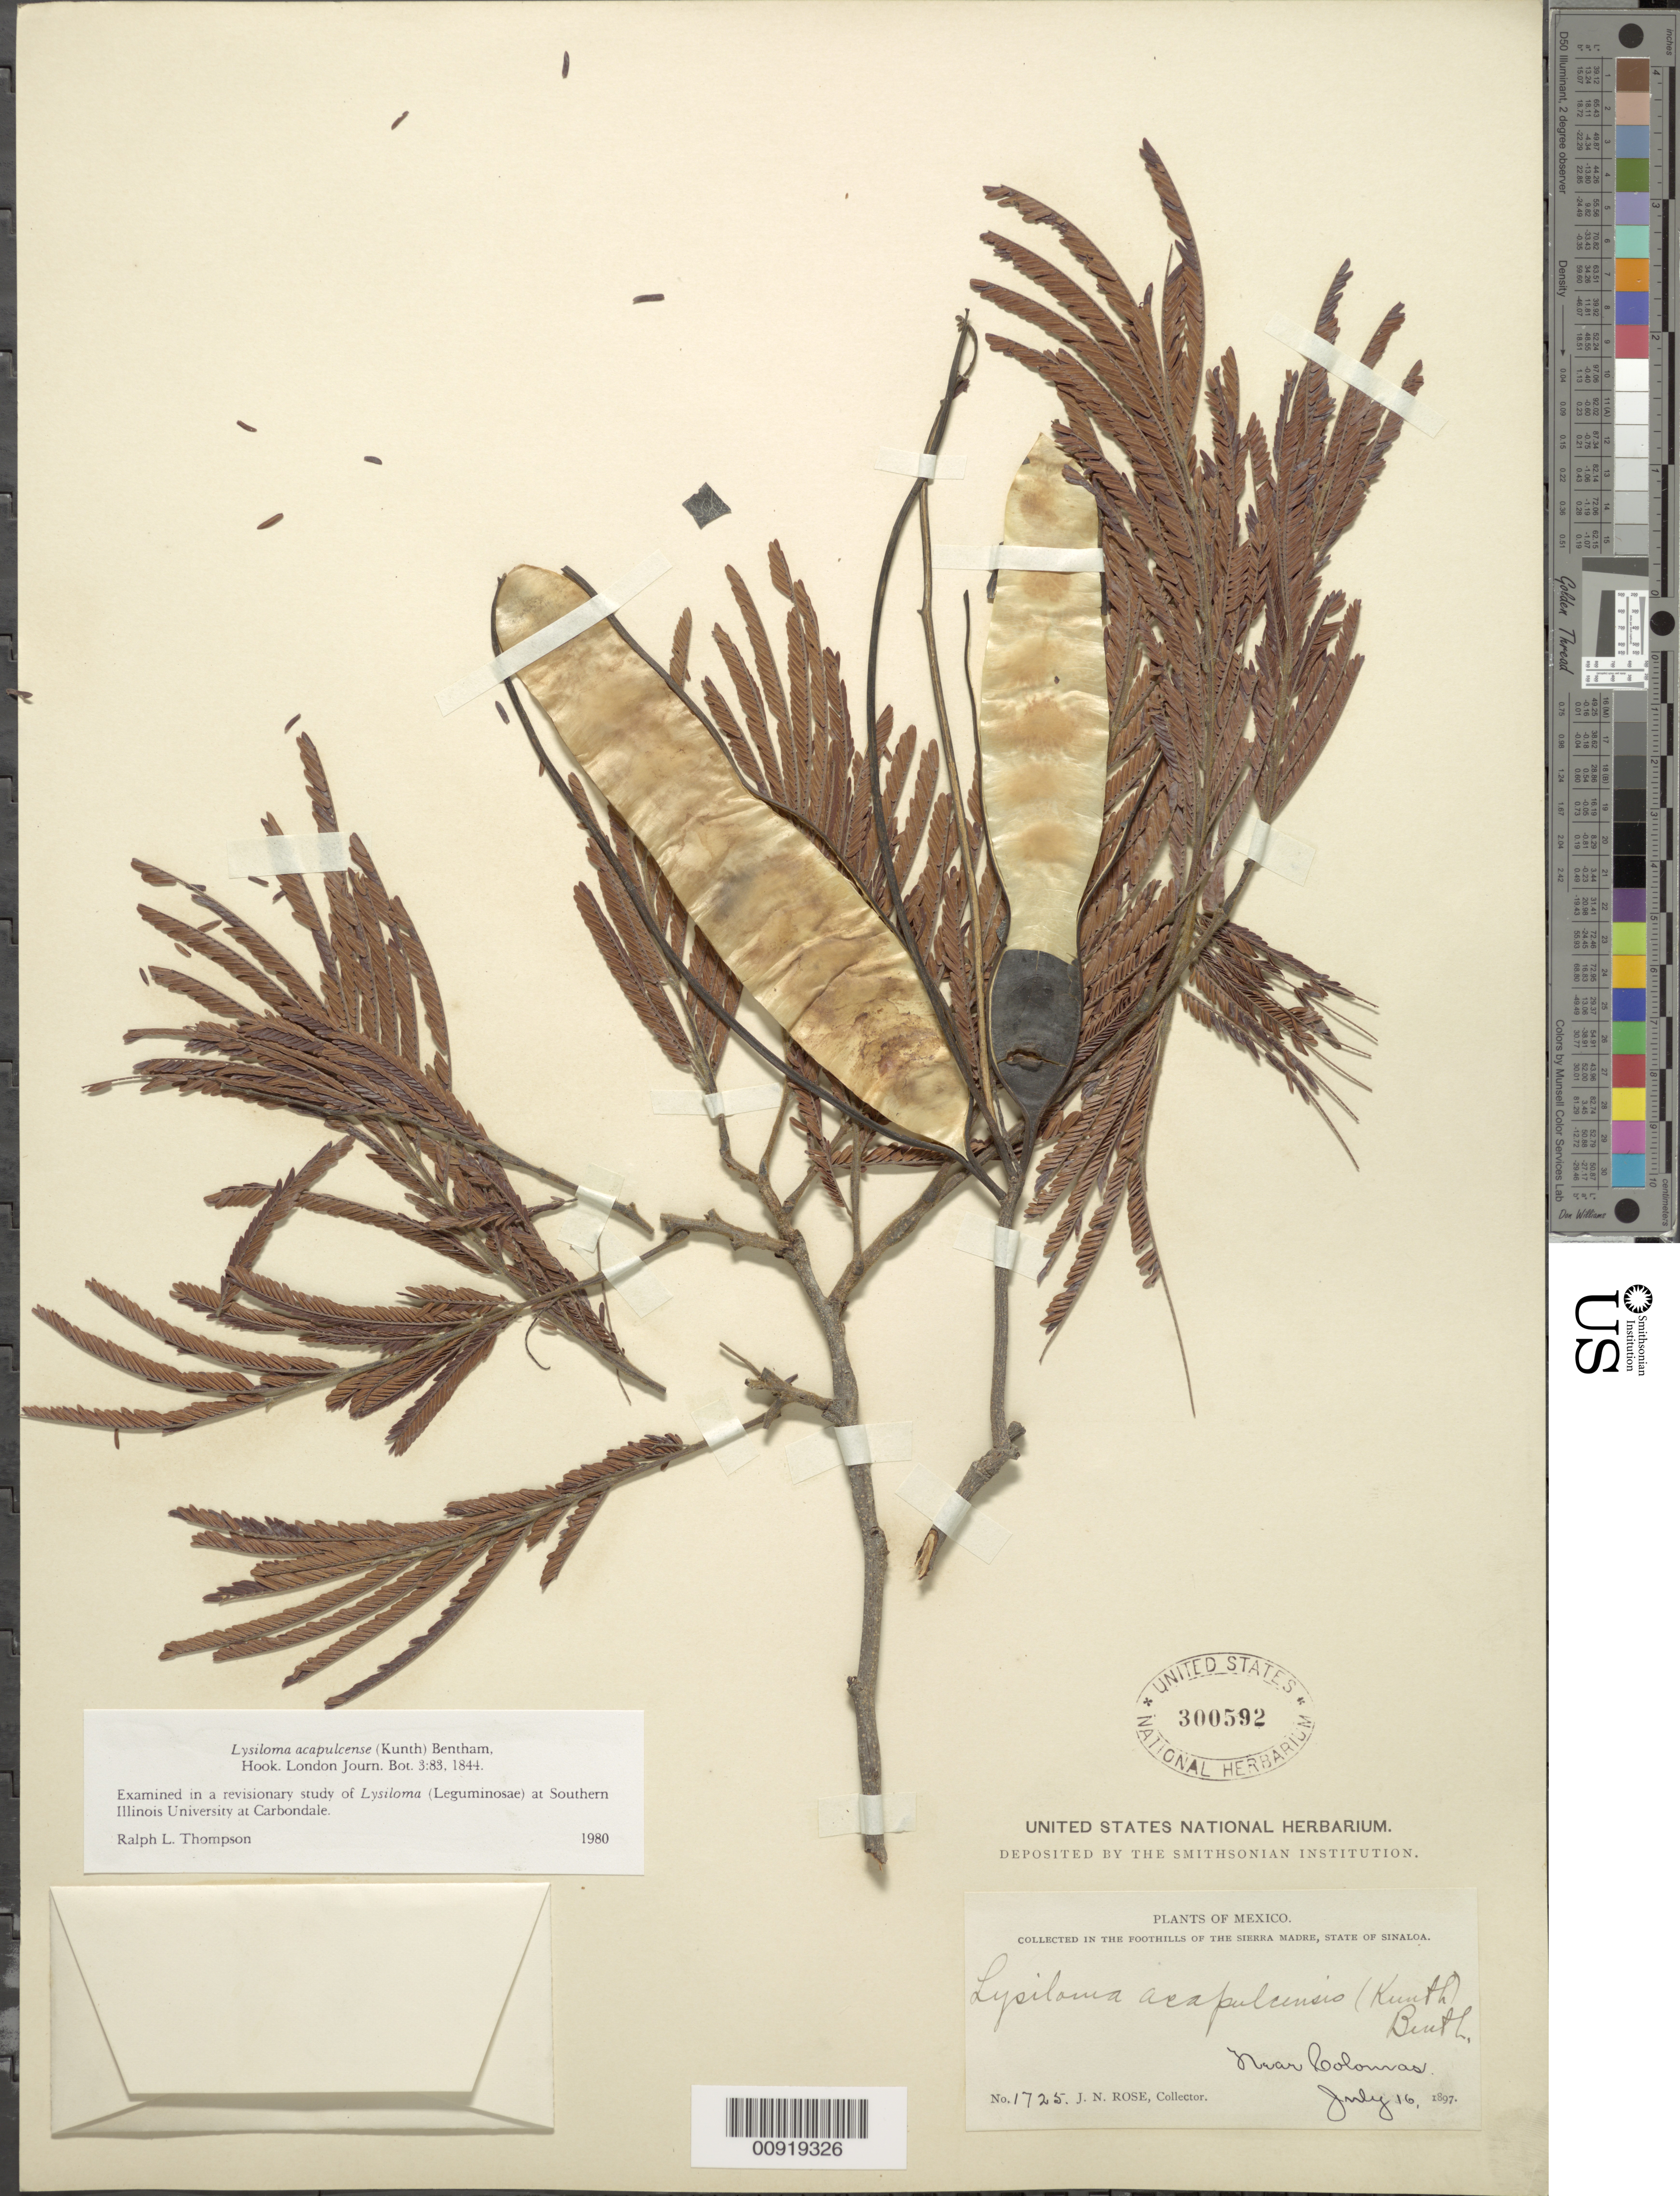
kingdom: Plantae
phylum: Tracheophyta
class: Magnoliopsida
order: Fabales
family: Fabaceae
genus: Lysiloma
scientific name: Lysiloma acapulcense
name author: (Kunth) Benth.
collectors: J. N. Rose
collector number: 1725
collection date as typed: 16 Jul 1897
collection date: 1897-07-16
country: Mexico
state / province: Sinaloa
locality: Near Colomas in the foothills of the Sierra Madre, State of Sinaloa.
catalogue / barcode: US 300592